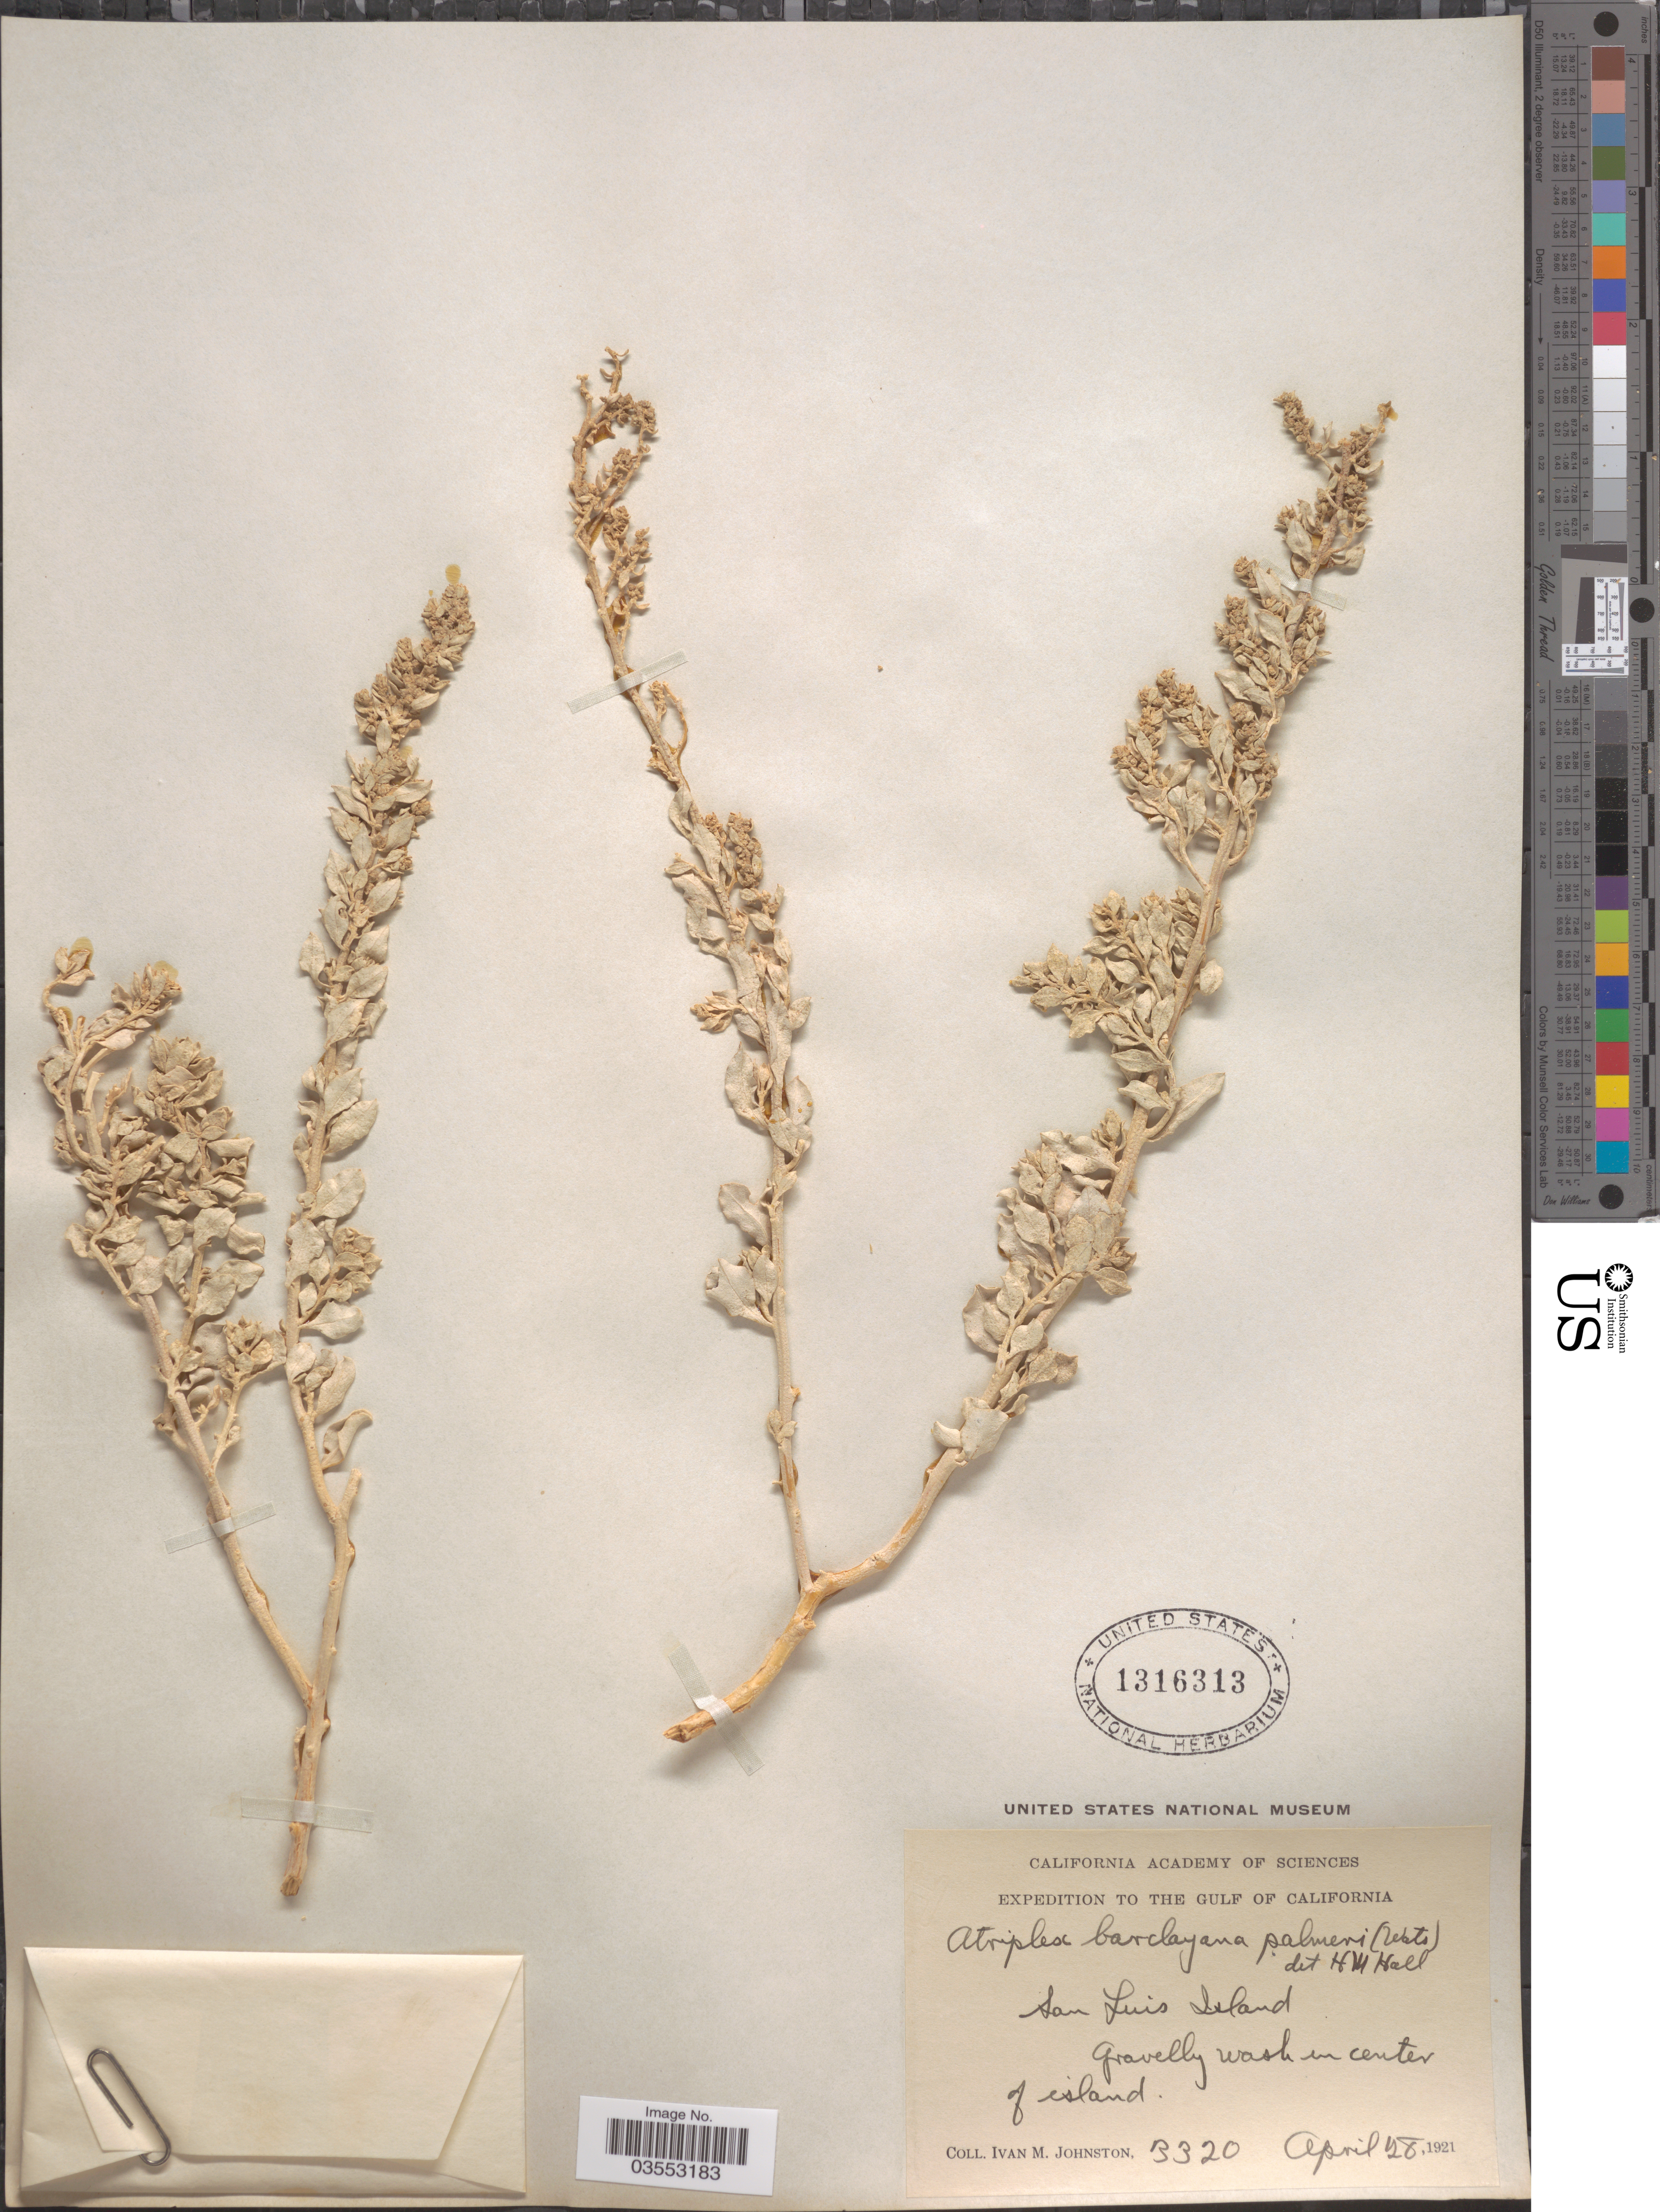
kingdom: Plantae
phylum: Tracheophyta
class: Magnoliopsida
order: Caryophyllales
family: Amaranthaceae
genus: Atriplex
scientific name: Atriplex barclayana subsp. palmeri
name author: (S. Watson) H.M. Hall & Clem.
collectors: I.M. Johnston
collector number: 3320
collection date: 1921-04-28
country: Mexico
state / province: Baja California Norte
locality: The Gulf of California. San Luis Island. Gravelly wash in center of island.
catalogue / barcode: US 1316313